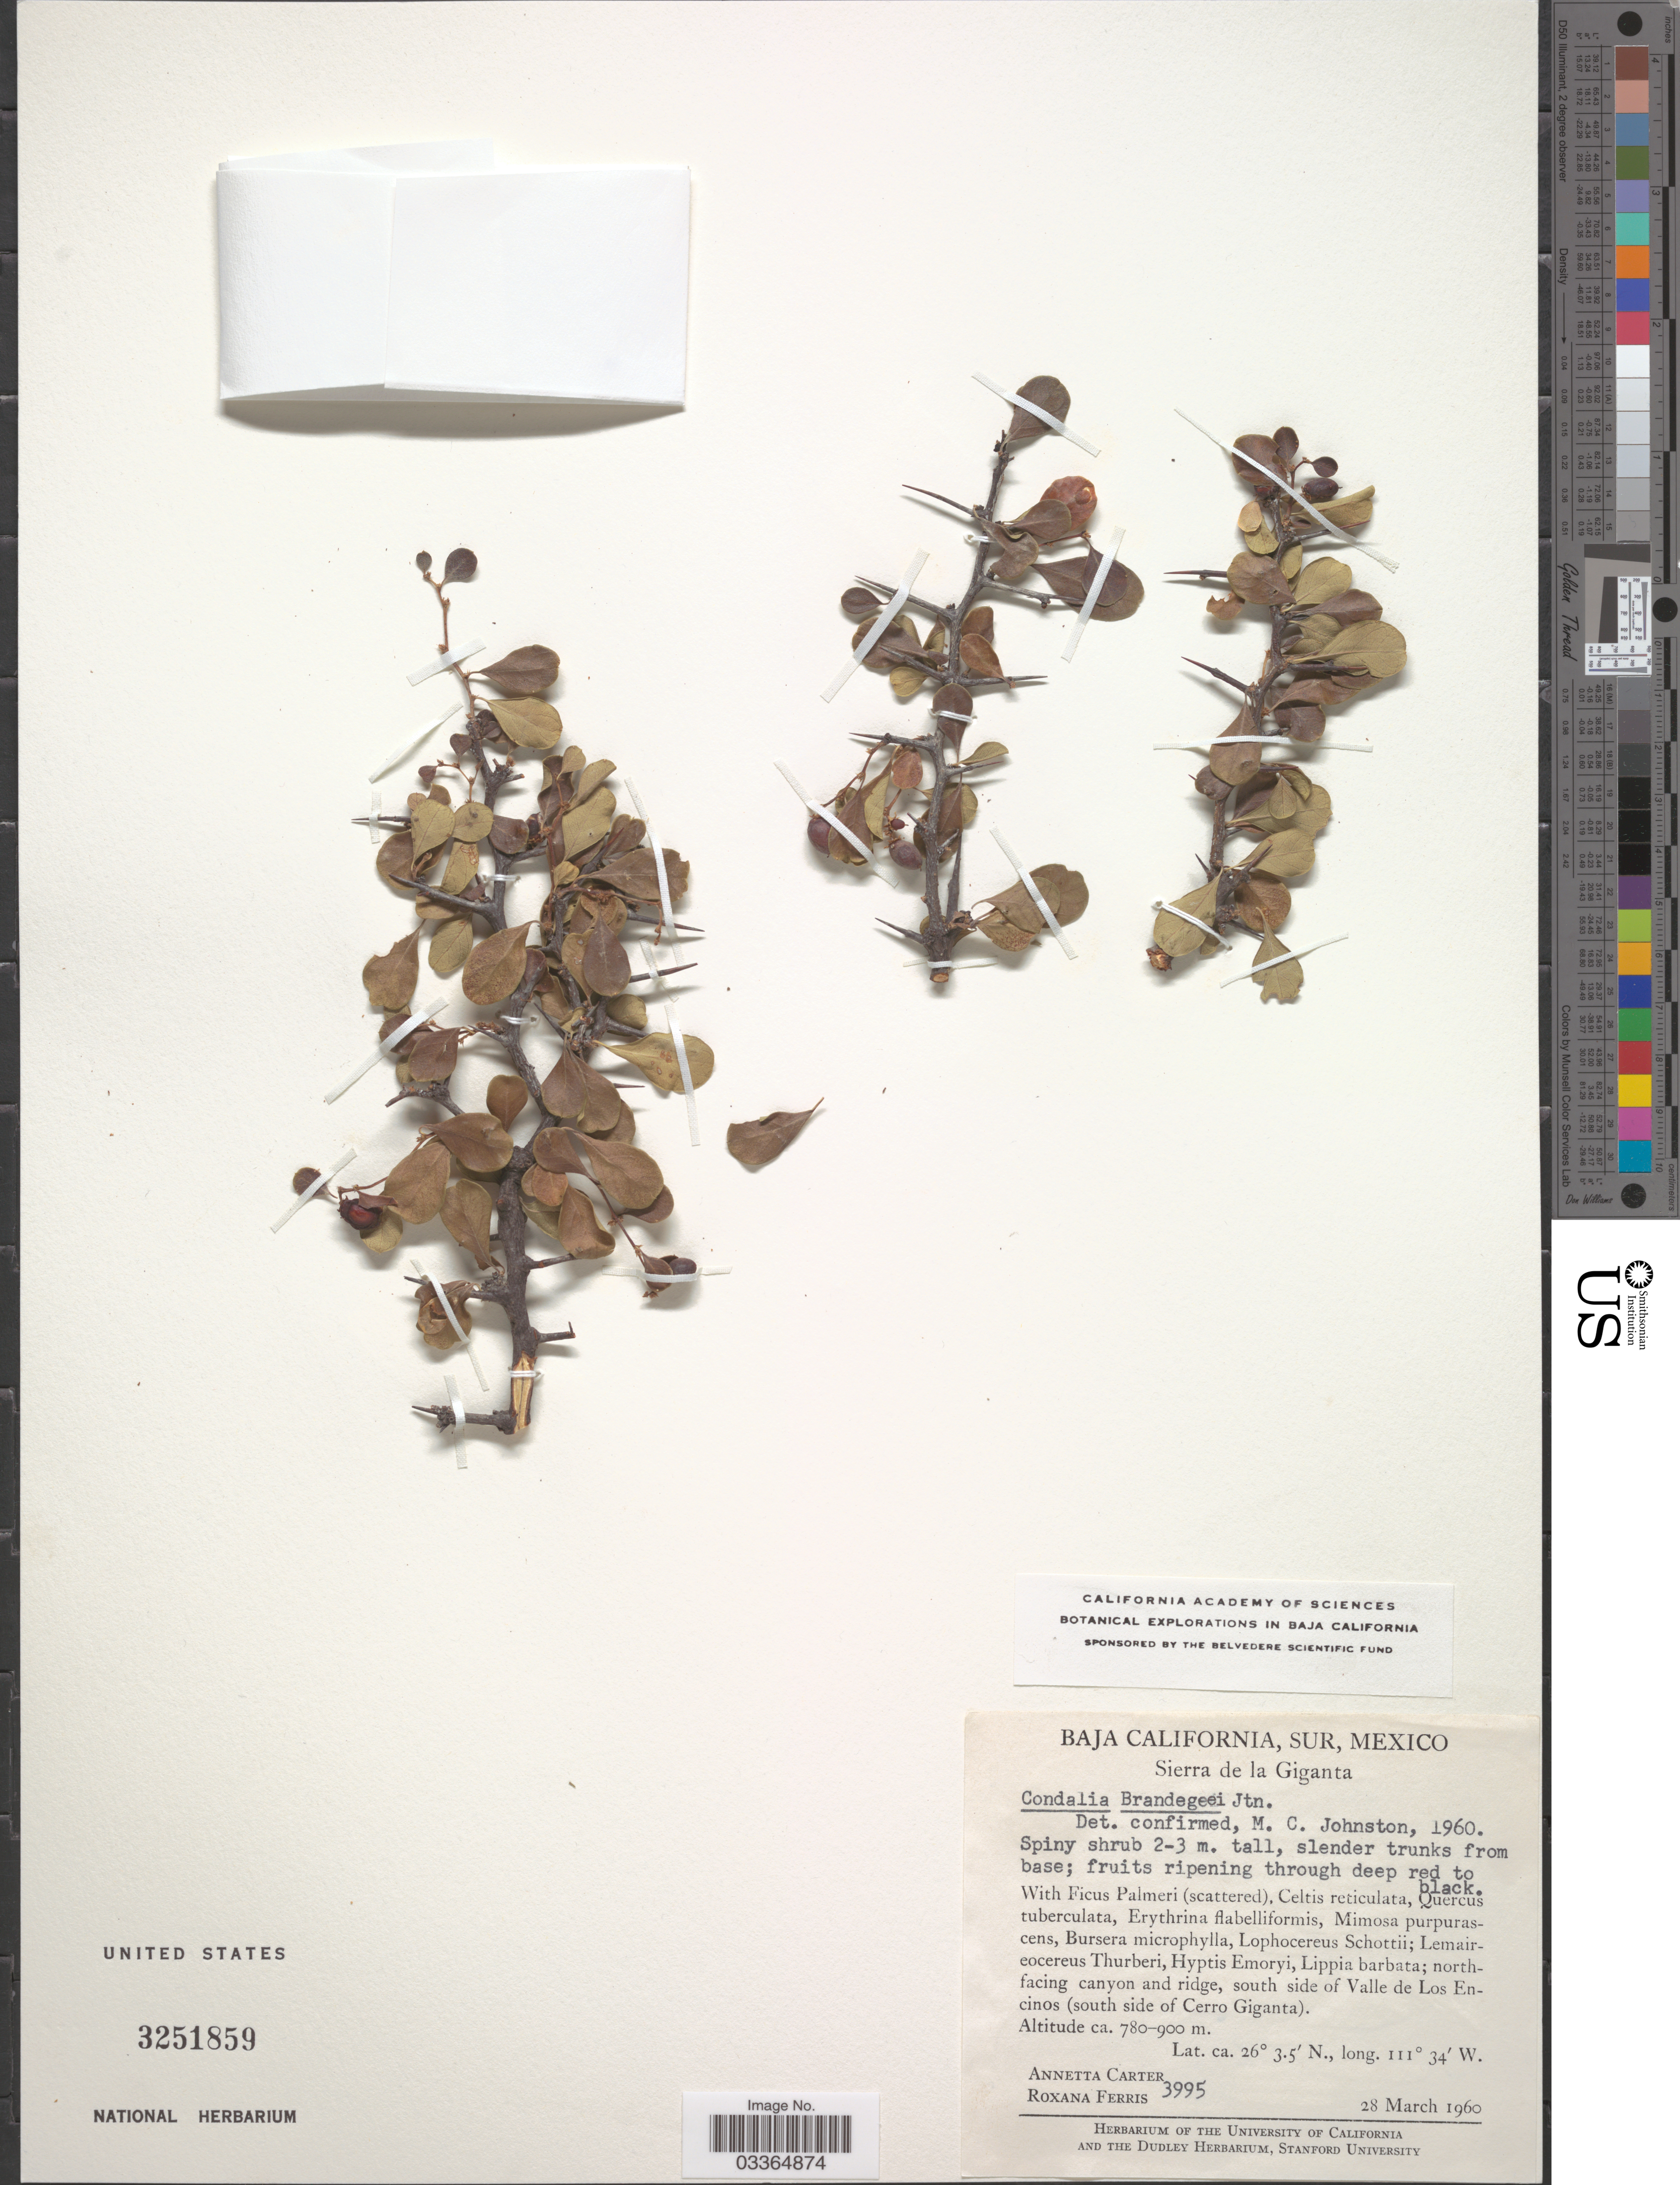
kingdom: Plantae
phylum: Tracheophyta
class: Magnoliopsida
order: Rosales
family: Rhamnaceae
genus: Condalia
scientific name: Condalia brandegeei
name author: I.M. Johnst.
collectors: Annetta Carter & R. S. Ferris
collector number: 3995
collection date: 1960-03-28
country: Mexico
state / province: Baja California Sur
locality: Sierra de la Giganta. North-facing canyon and ridge, south side of Valle de Los Encinos (south side of Cerro Giganta).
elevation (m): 780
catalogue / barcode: US 3251859